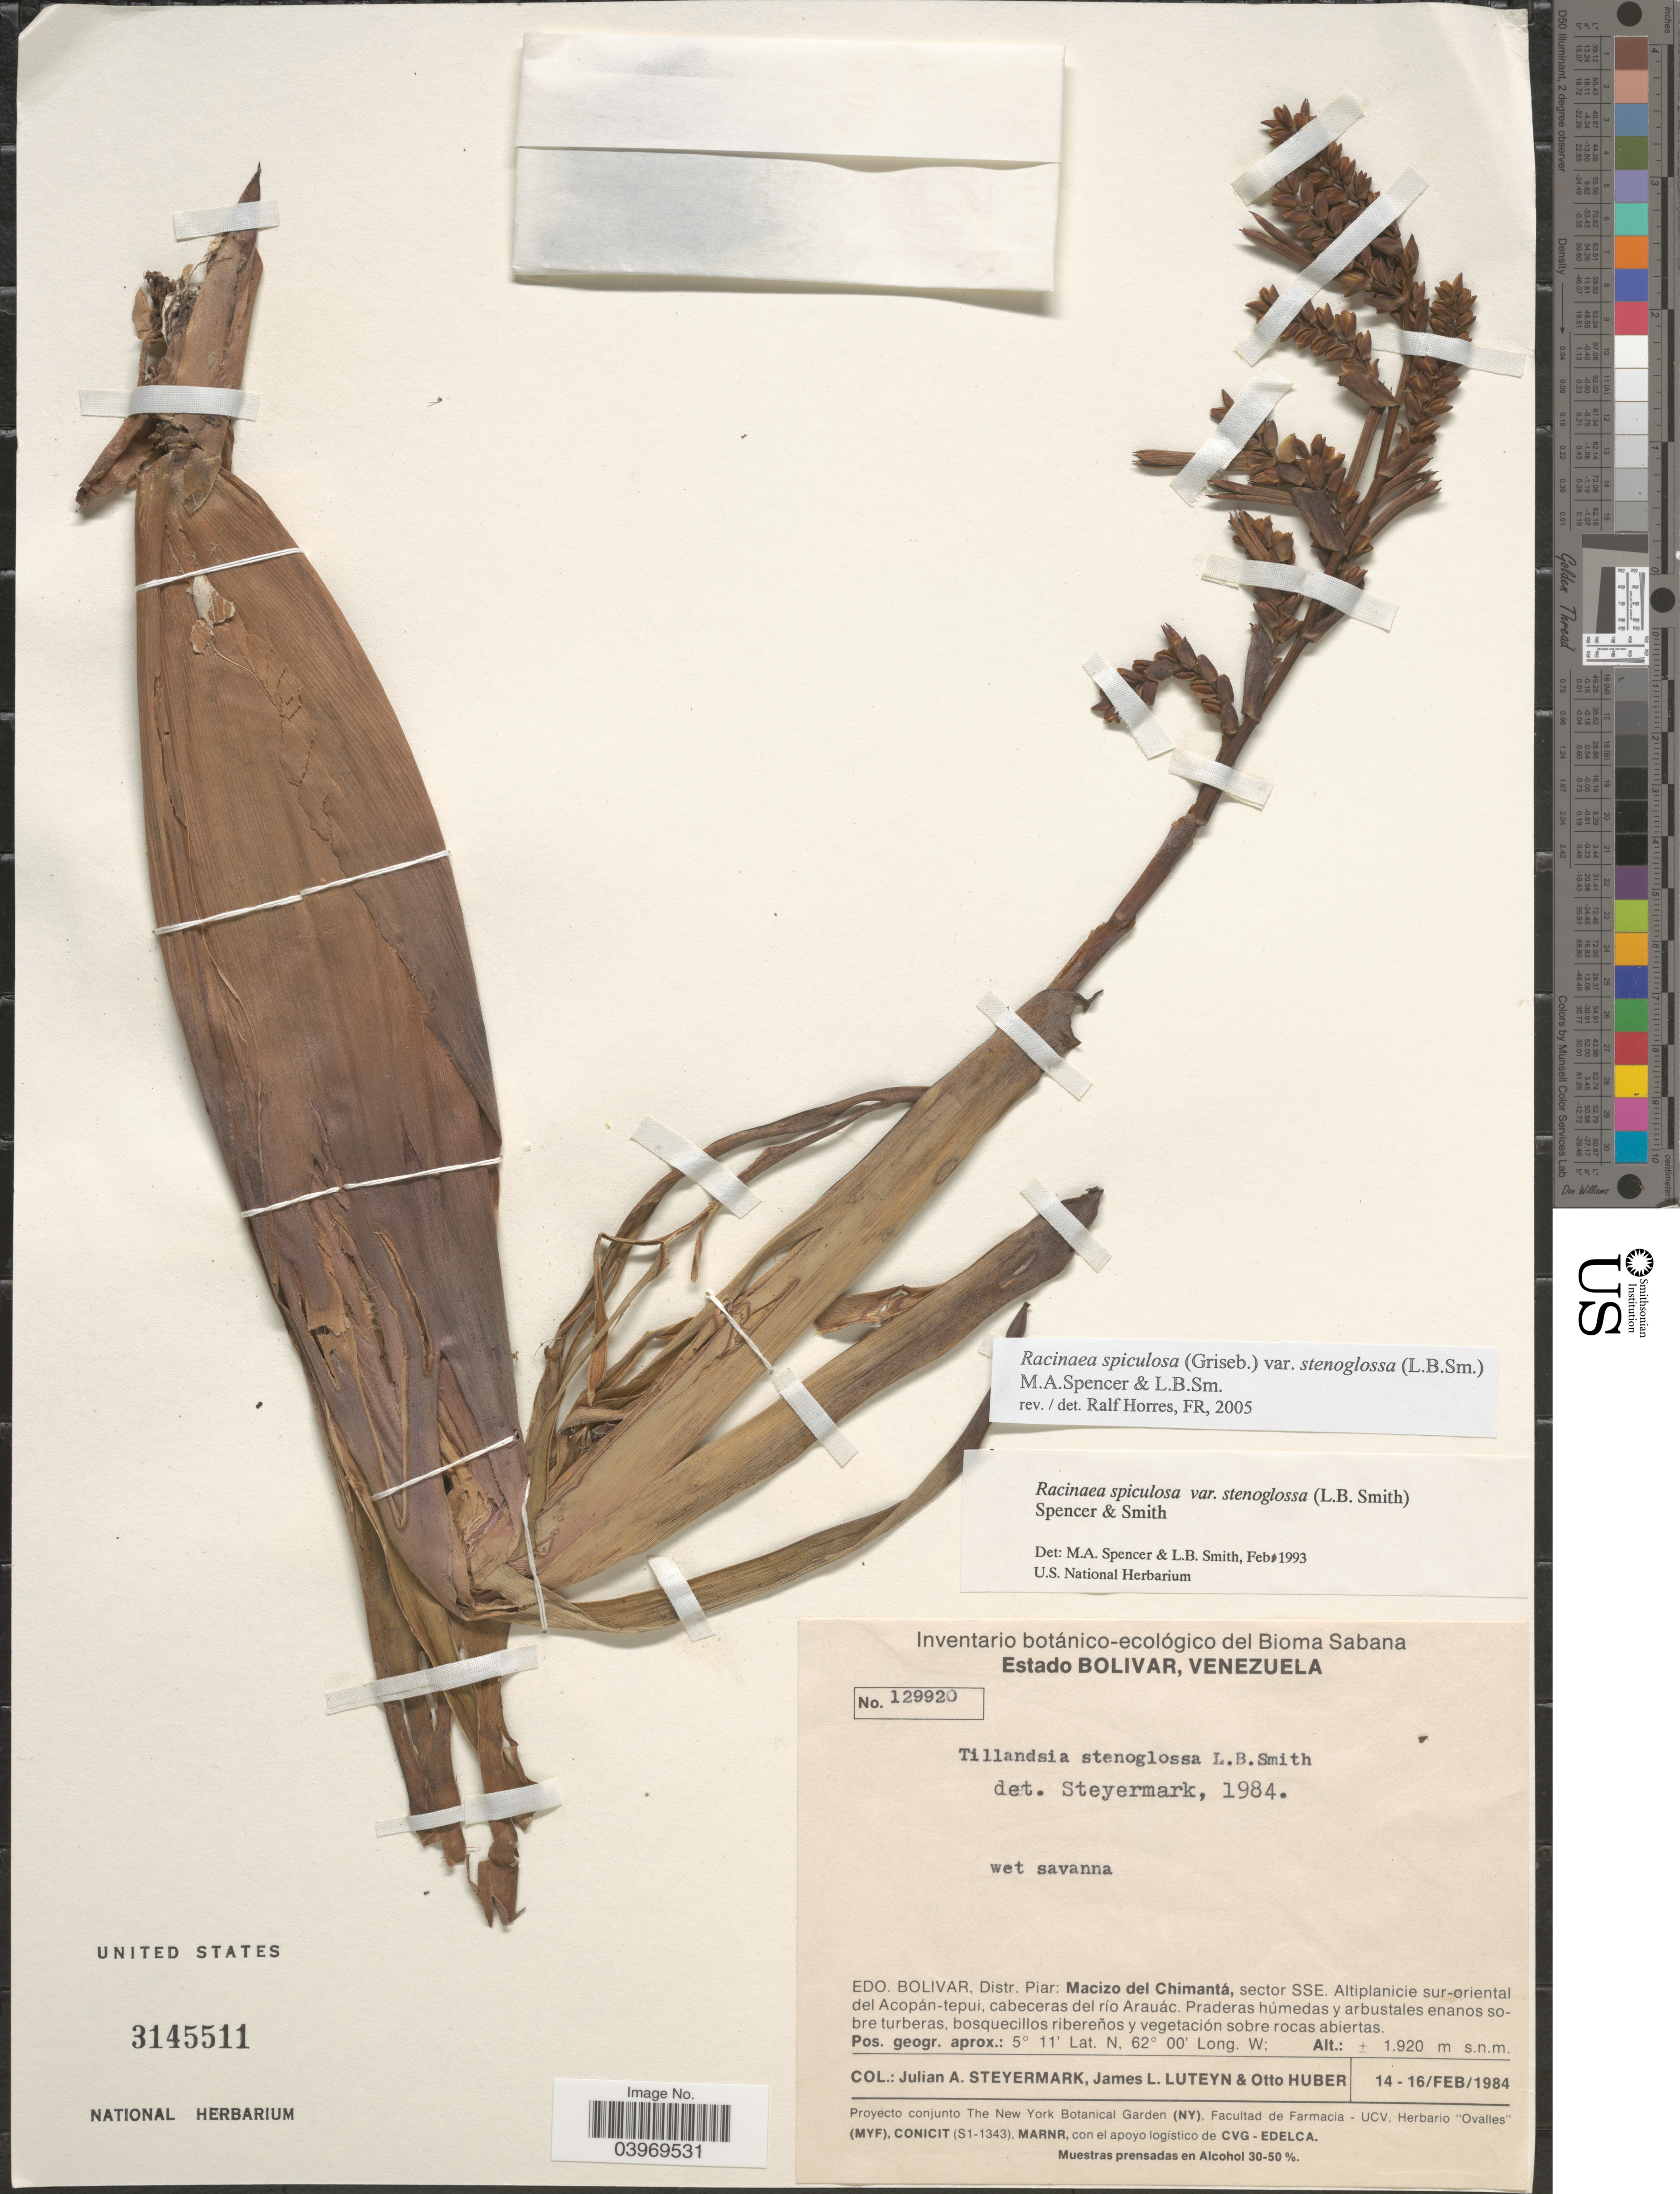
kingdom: Plantae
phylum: Tracheophyta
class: Liliopsida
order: Poales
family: Bromeliaceae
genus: Racinaea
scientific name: Racinaea spiculosa var. stenoglossa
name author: (L.B. Sm.) M.A. Spencer & L.B. Sm.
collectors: J. Steyermark, J. L. Luteyn & O. Huber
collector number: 129920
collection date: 1984-02-14/1984-02-16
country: Venezuela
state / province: Bolivar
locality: Distr. Piar: Macizo del Chimantá, sector SSE. Altiplanicie sur-oriental del Acopán-tepui, cabeceras del río Arauác.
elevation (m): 1920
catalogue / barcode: US 3145511